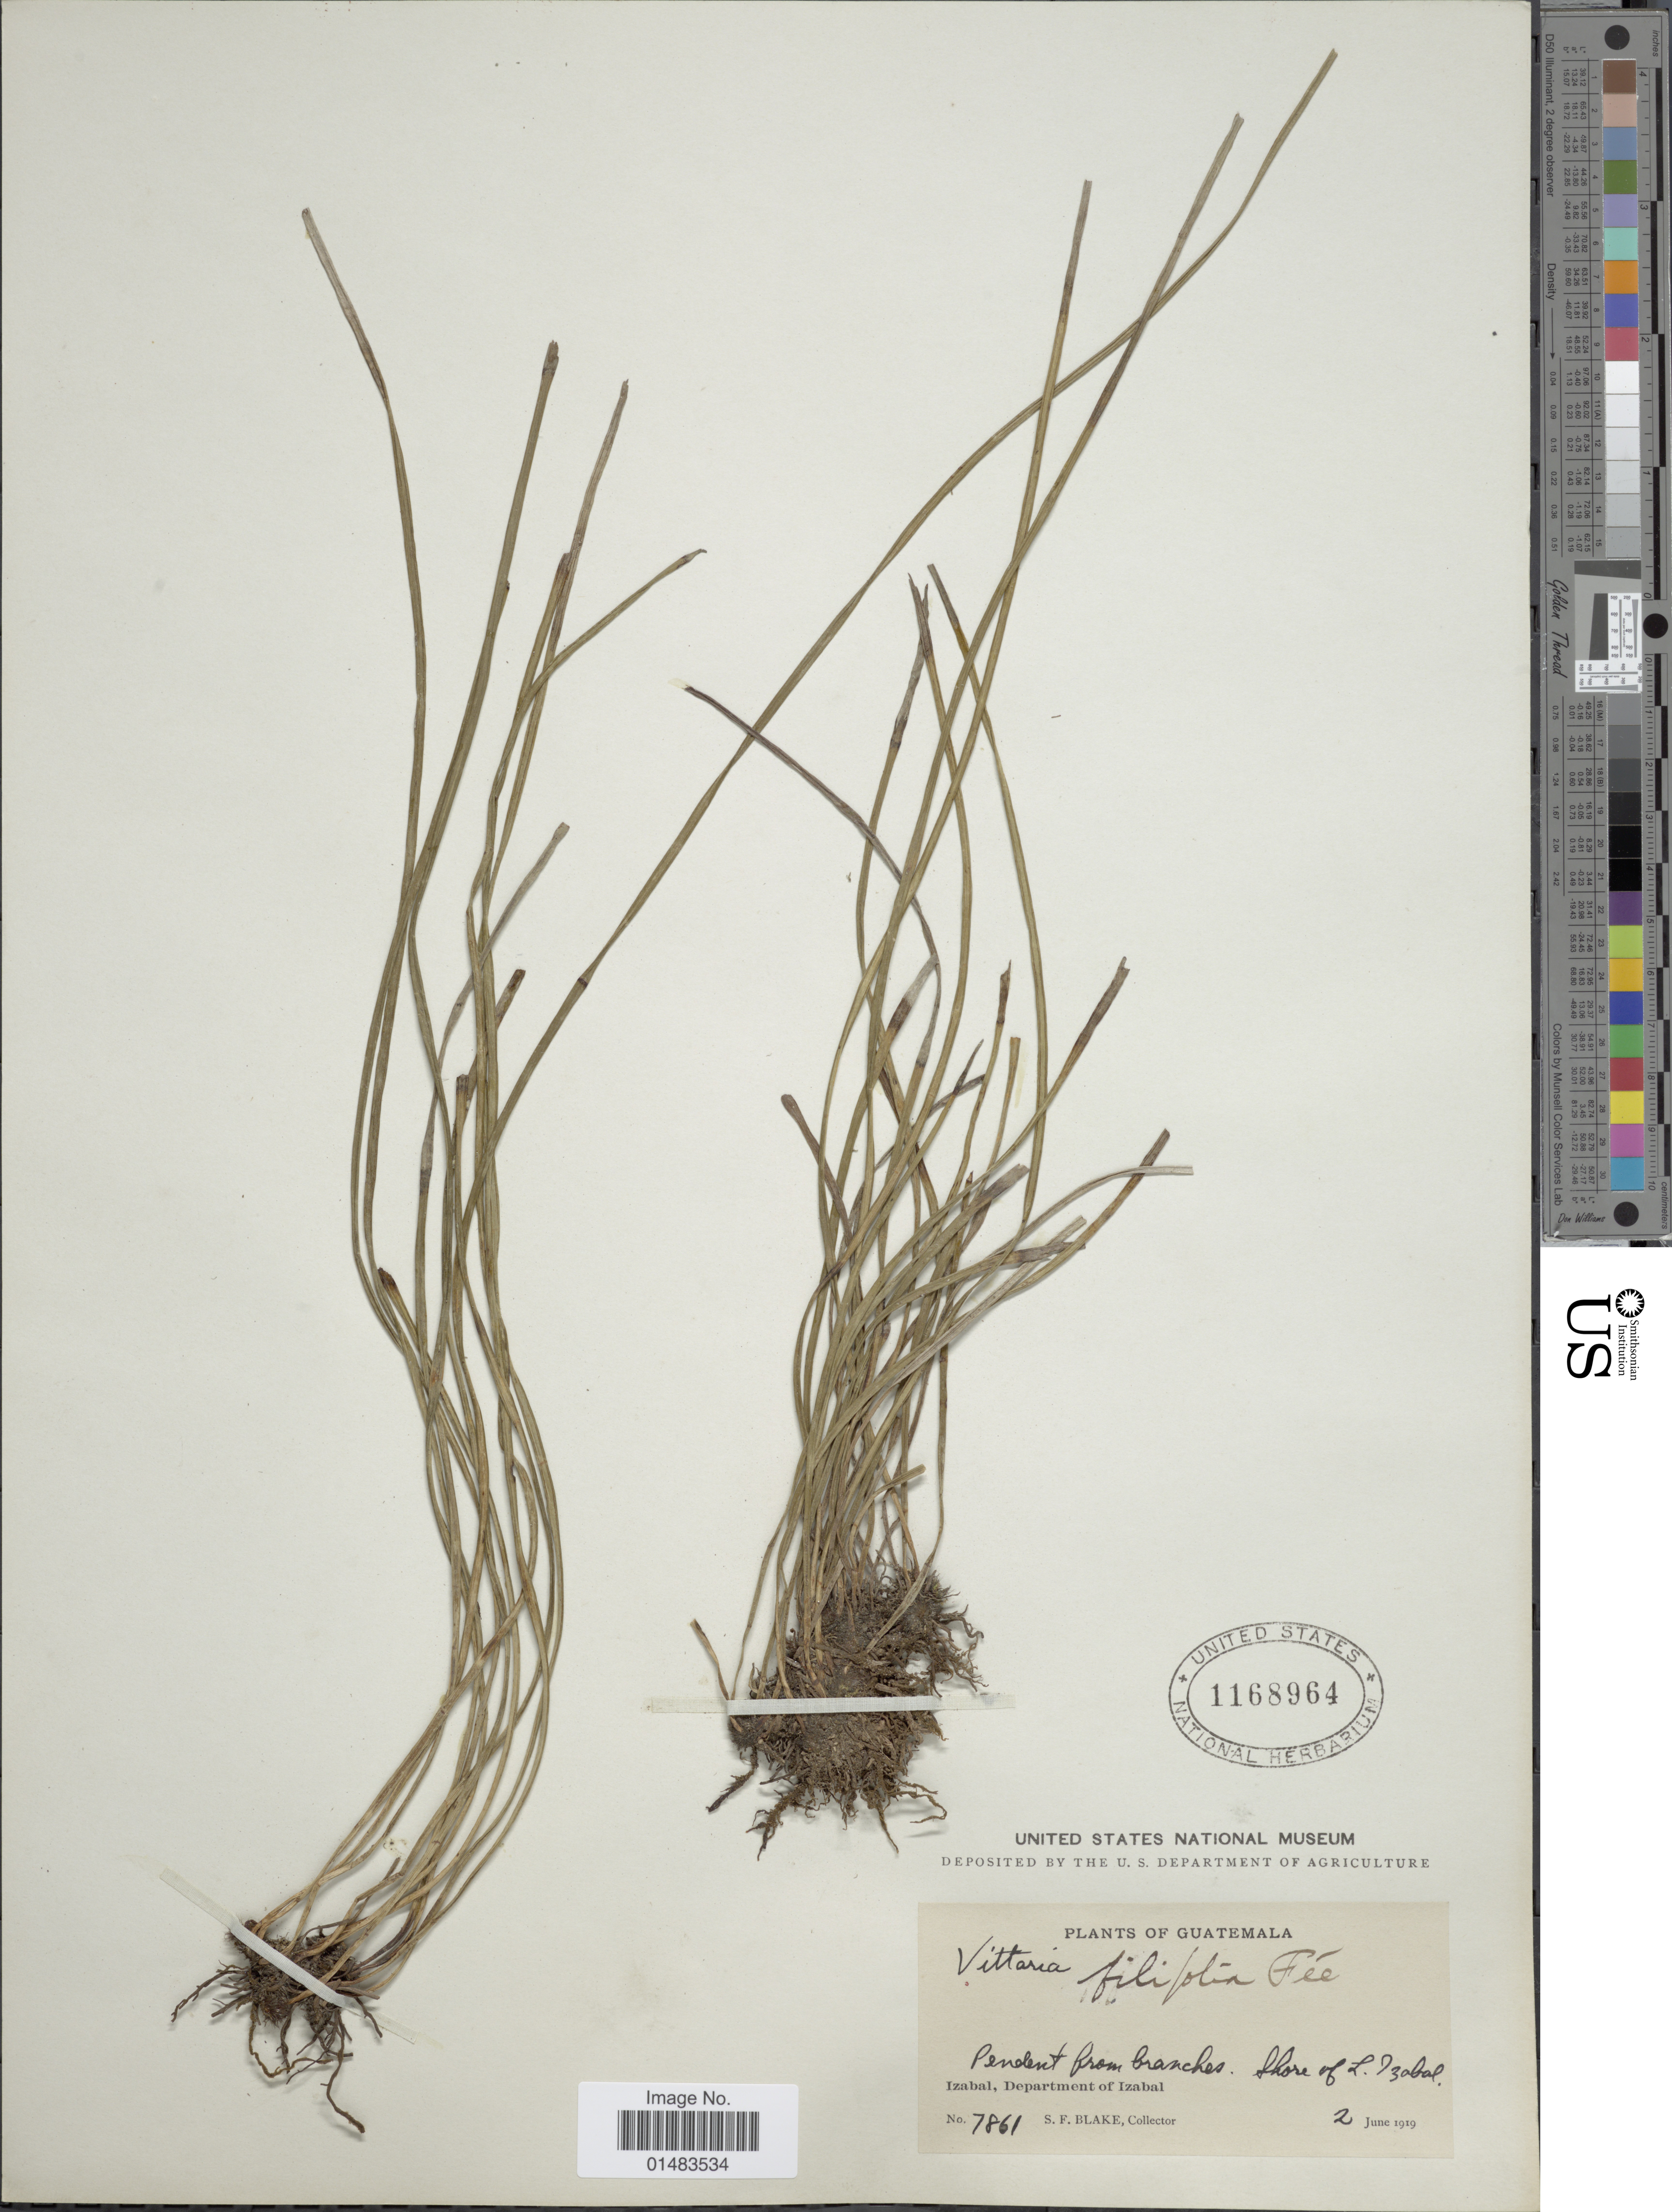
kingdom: Plantae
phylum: Tracheophyta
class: Polypodiopsida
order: Polypodiales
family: Pteridaceae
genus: Vittaria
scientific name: Vittaria graminifolia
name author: Kaulf.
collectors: S. Blake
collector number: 7861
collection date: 1919-06-02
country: Guatemala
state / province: Izabal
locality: Guatemala, pendent from branches, Shore of L, Izabal.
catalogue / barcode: US 1168964